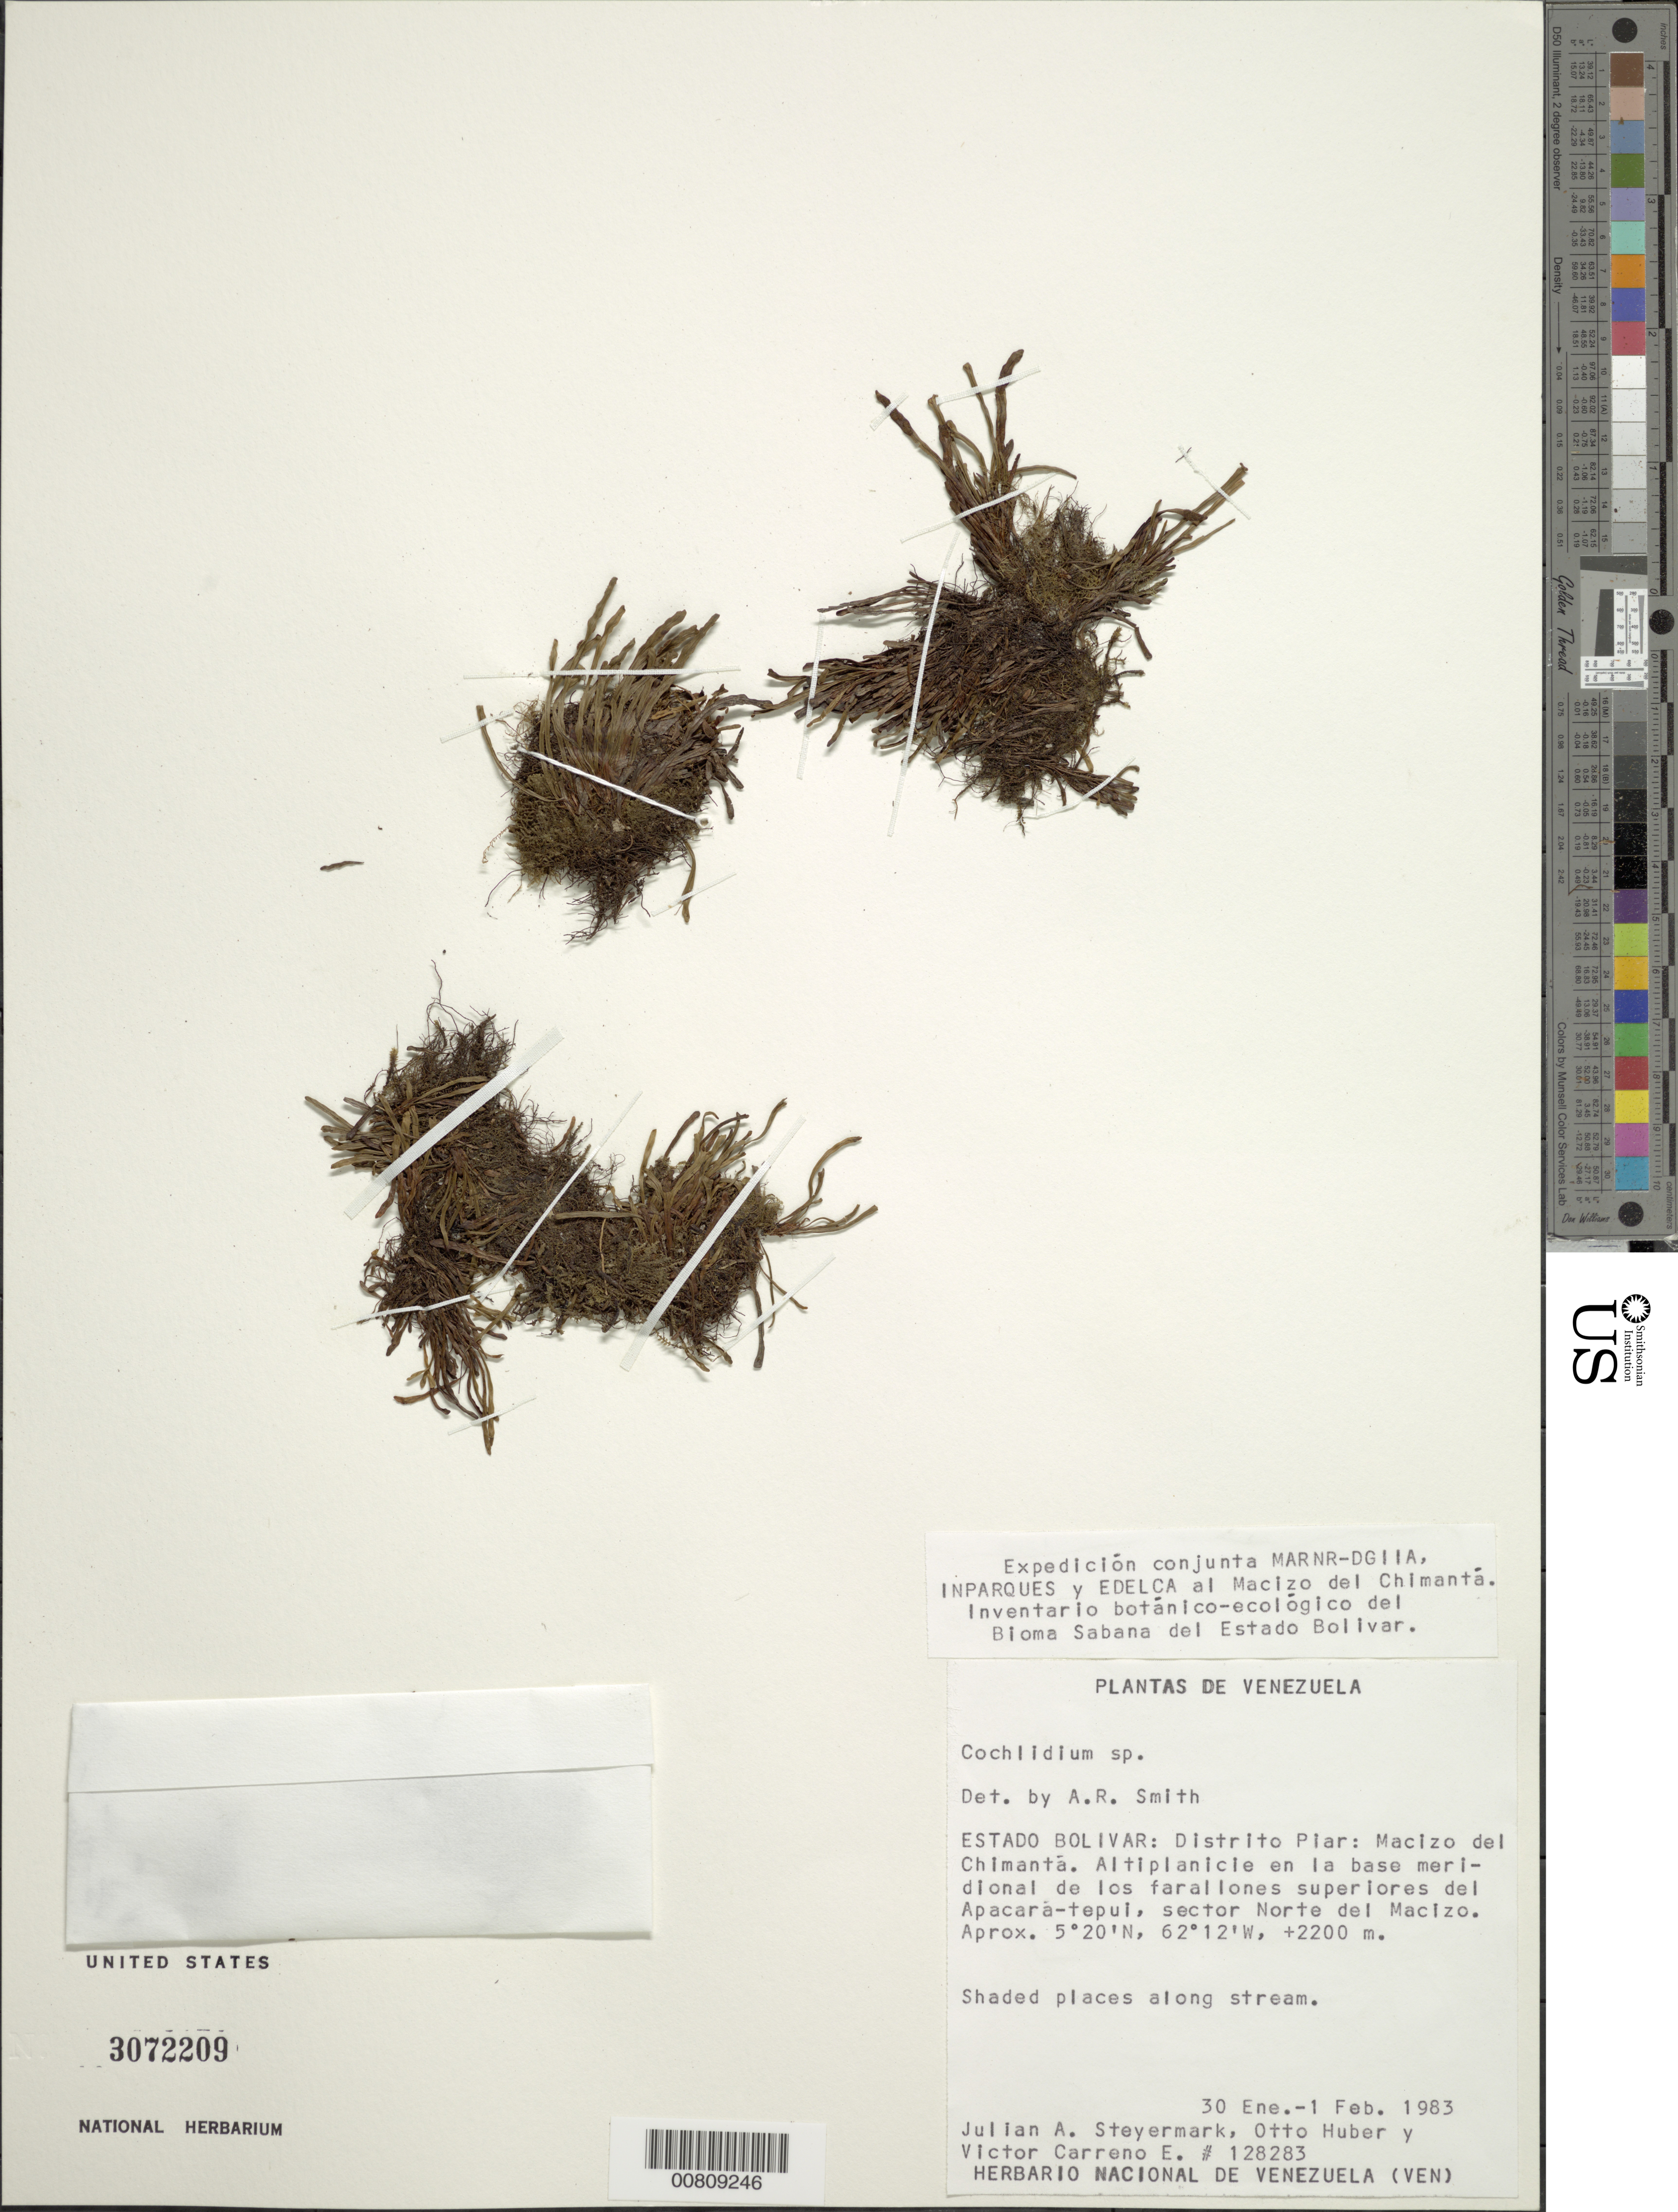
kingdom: Plantae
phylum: Tracheophyta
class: Polypodiopsida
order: Polypodiales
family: Polypodiaceae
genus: Cochlidium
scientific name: Cochlidium furcatum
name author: (Hook. & Grev.) C. Chr.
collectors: J. Steyermark, O. Huber & V. Carreño E.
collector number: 128283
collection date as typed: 30-Jan-83 to 1-Feb-83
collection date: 1983-01-30/1983-02-01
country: Venezuela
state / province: Bolívar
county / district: Piar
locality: Macizo del Chimantá, Apacará-tepuí, sector N del Macizo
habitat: Altiplancie en la base meridional de los farallones superiores, shaded places along stream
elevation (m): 2200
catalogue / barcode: US 3072209